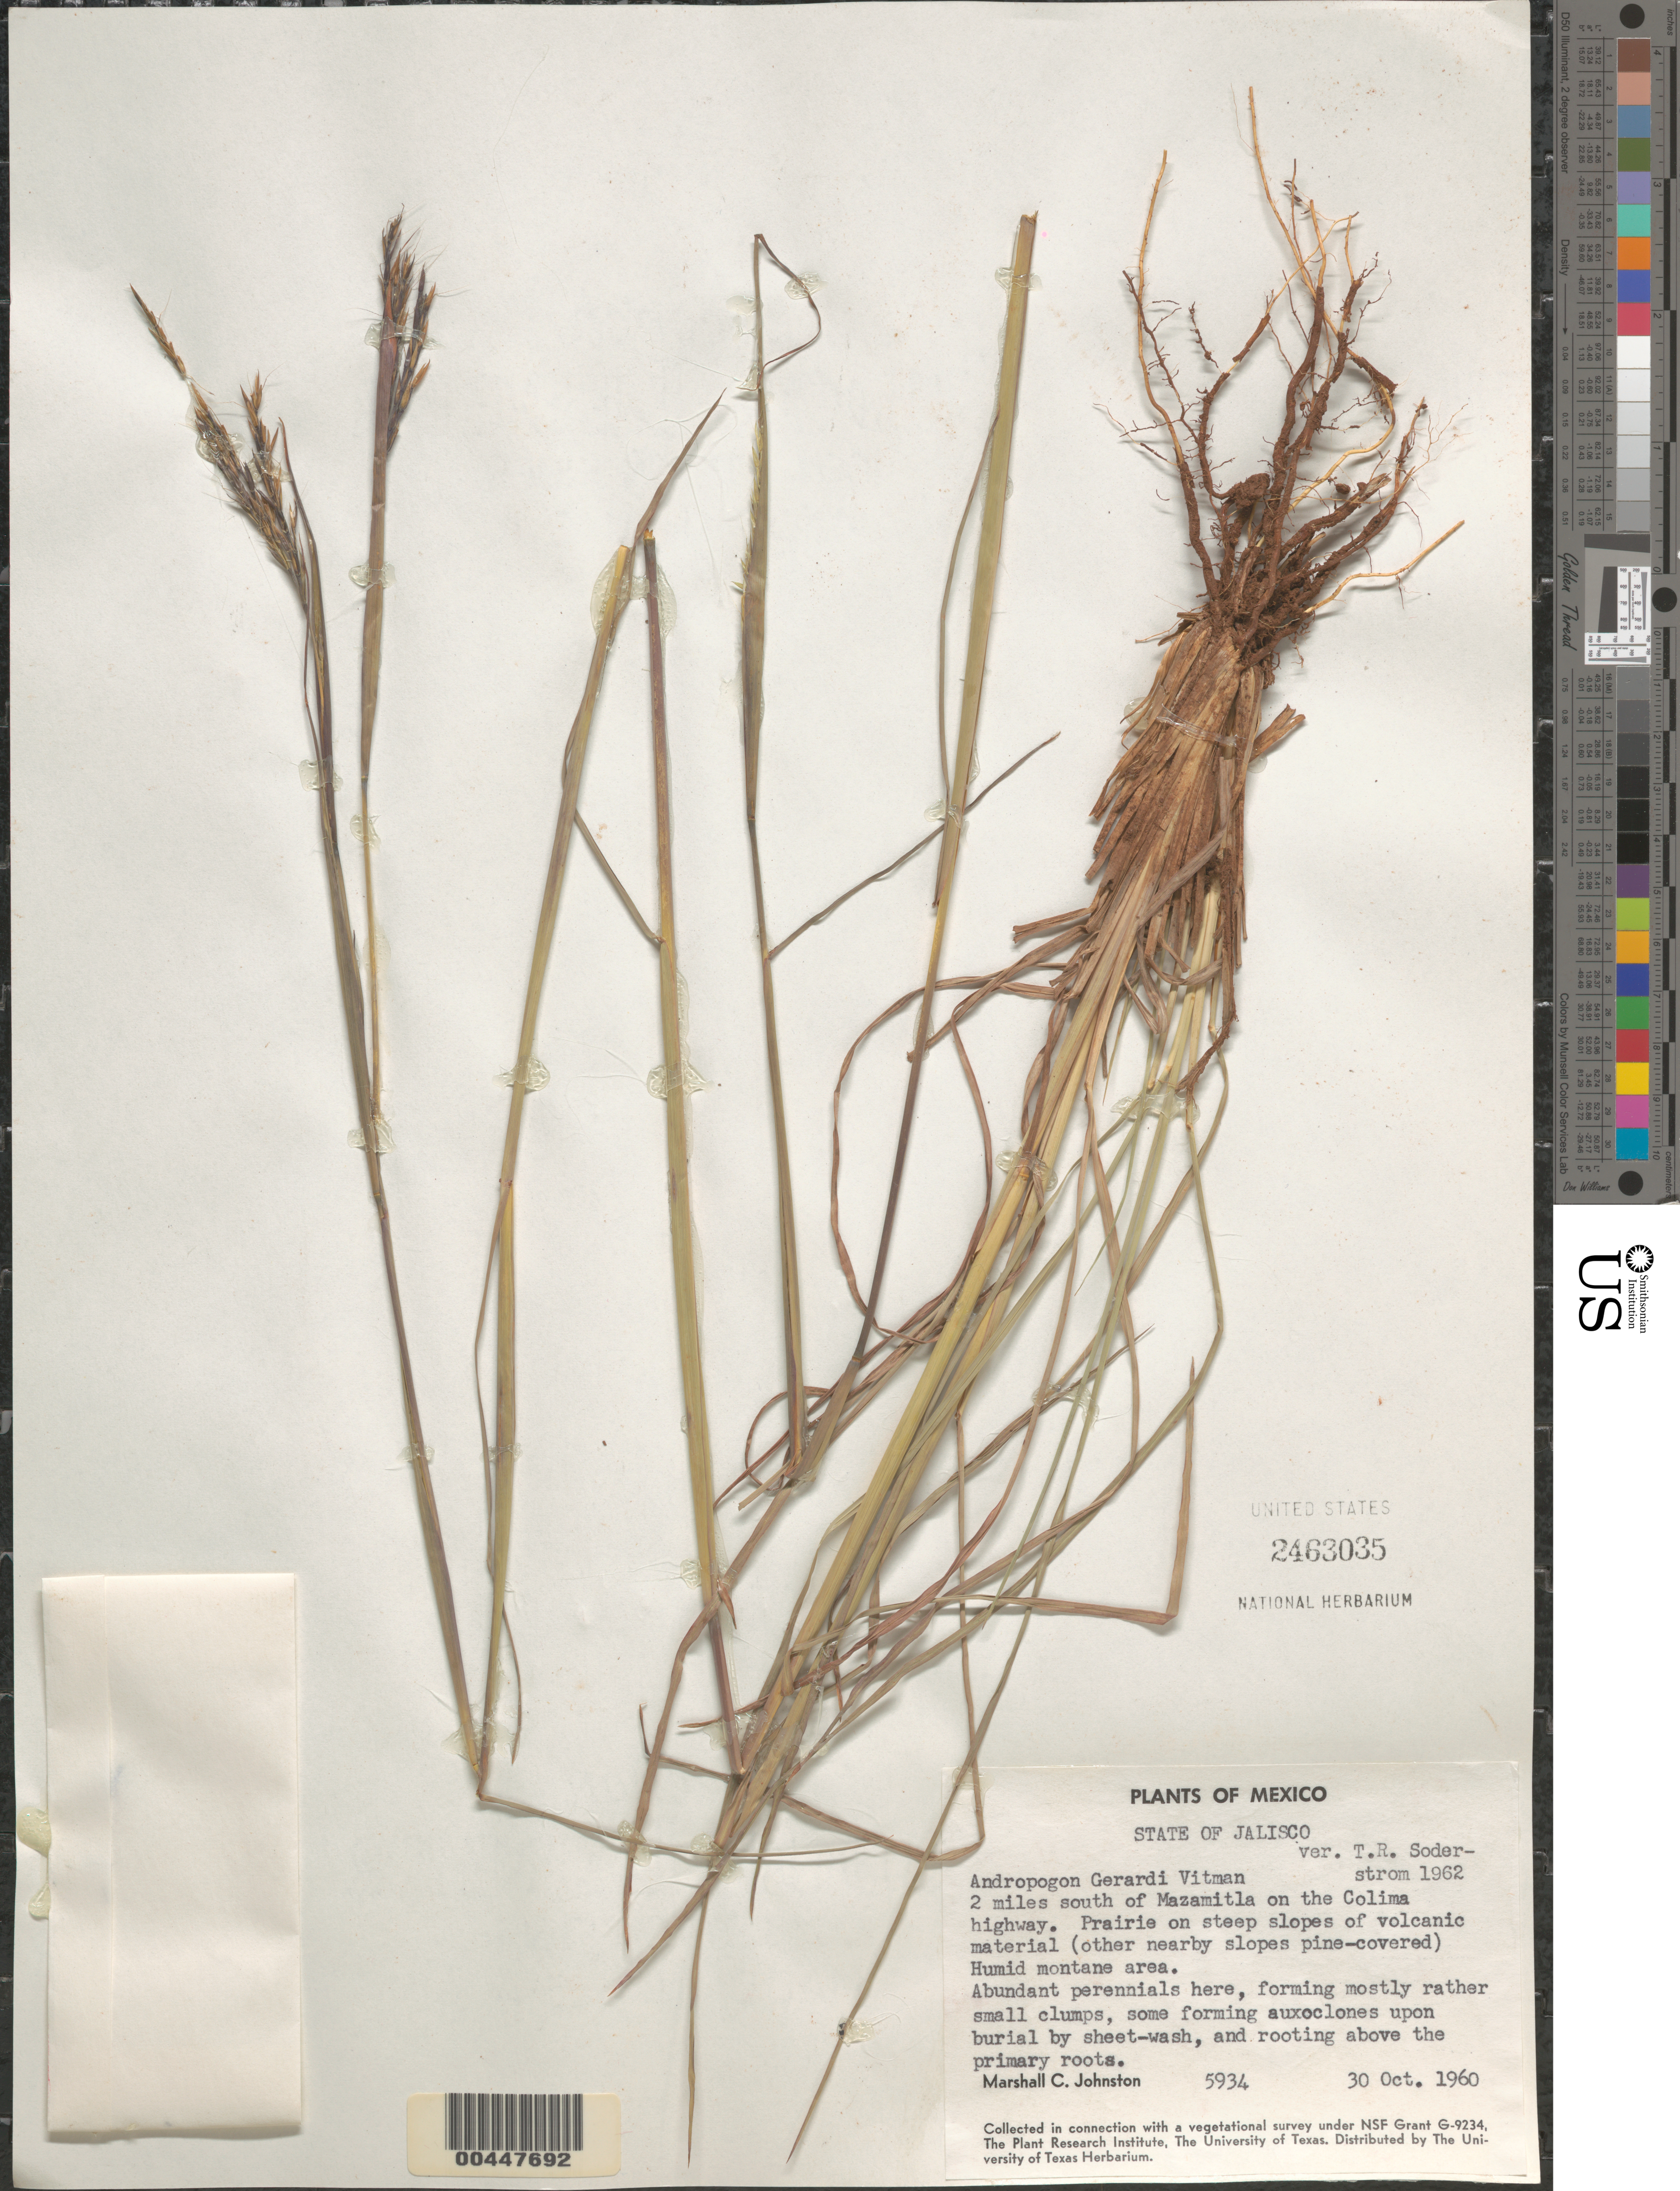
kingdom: Plantae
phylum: Tracheophyta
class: Liliopsida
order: Poales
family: Poaceae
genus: Andropogon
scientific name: Andropogon gerardii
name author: Vitman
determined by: Soderstrom, T. R.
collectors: M. Johnston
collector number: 5934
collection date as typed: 30 Oct 1960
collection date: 1960-10-30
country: Mexico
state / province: Jalisco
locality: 2 mi S of Mazamitla on the Colima hwy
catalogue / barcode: US 2463035